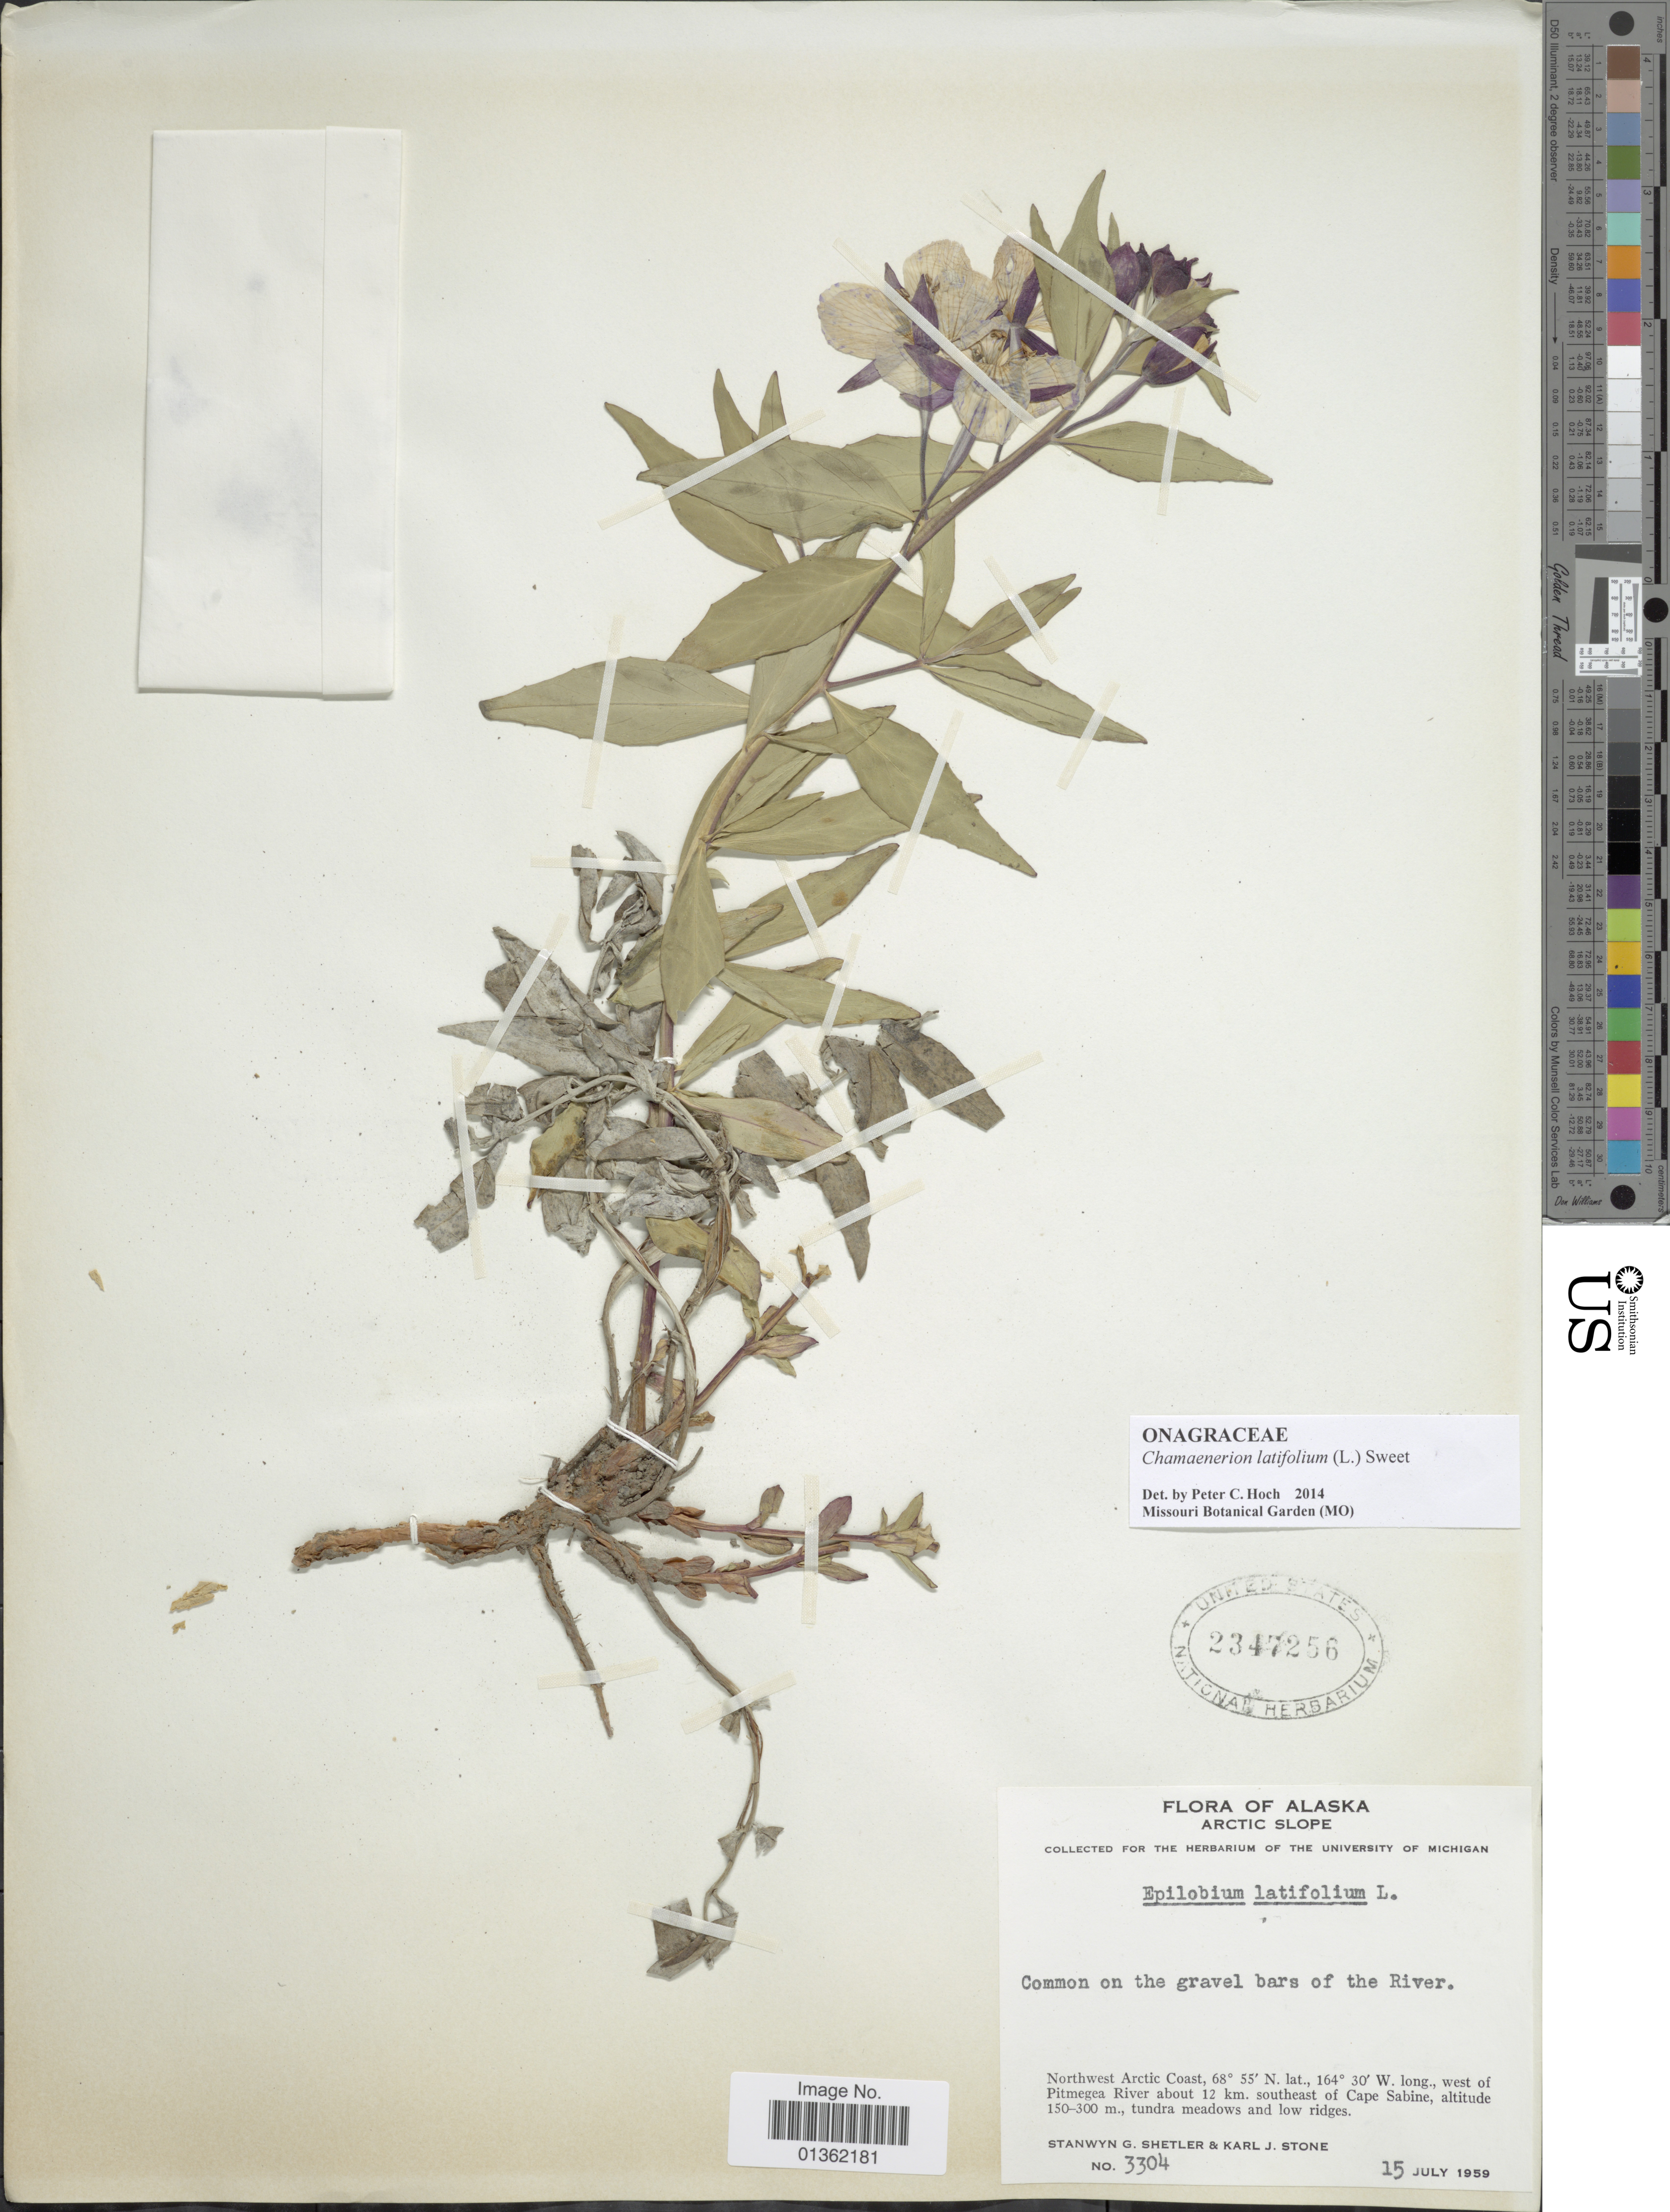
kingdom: Plantae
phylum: Tracheophyta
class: Magnoliopsida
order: Myrtales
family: Onagraceae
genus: Chamaenerion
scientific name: Chamaenerion latifolium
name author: (L.) Th. Fr. & Lange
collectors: S. Shetler & K. J. Stone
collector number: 3304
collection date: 1959-07-15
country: United States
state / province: Alaska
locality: Arctic Slope. Northwest Arctic Coast, west of Pitmegea River about 12 km. southeast of Cape Sabine.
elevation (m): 150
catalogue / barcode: US 2347256